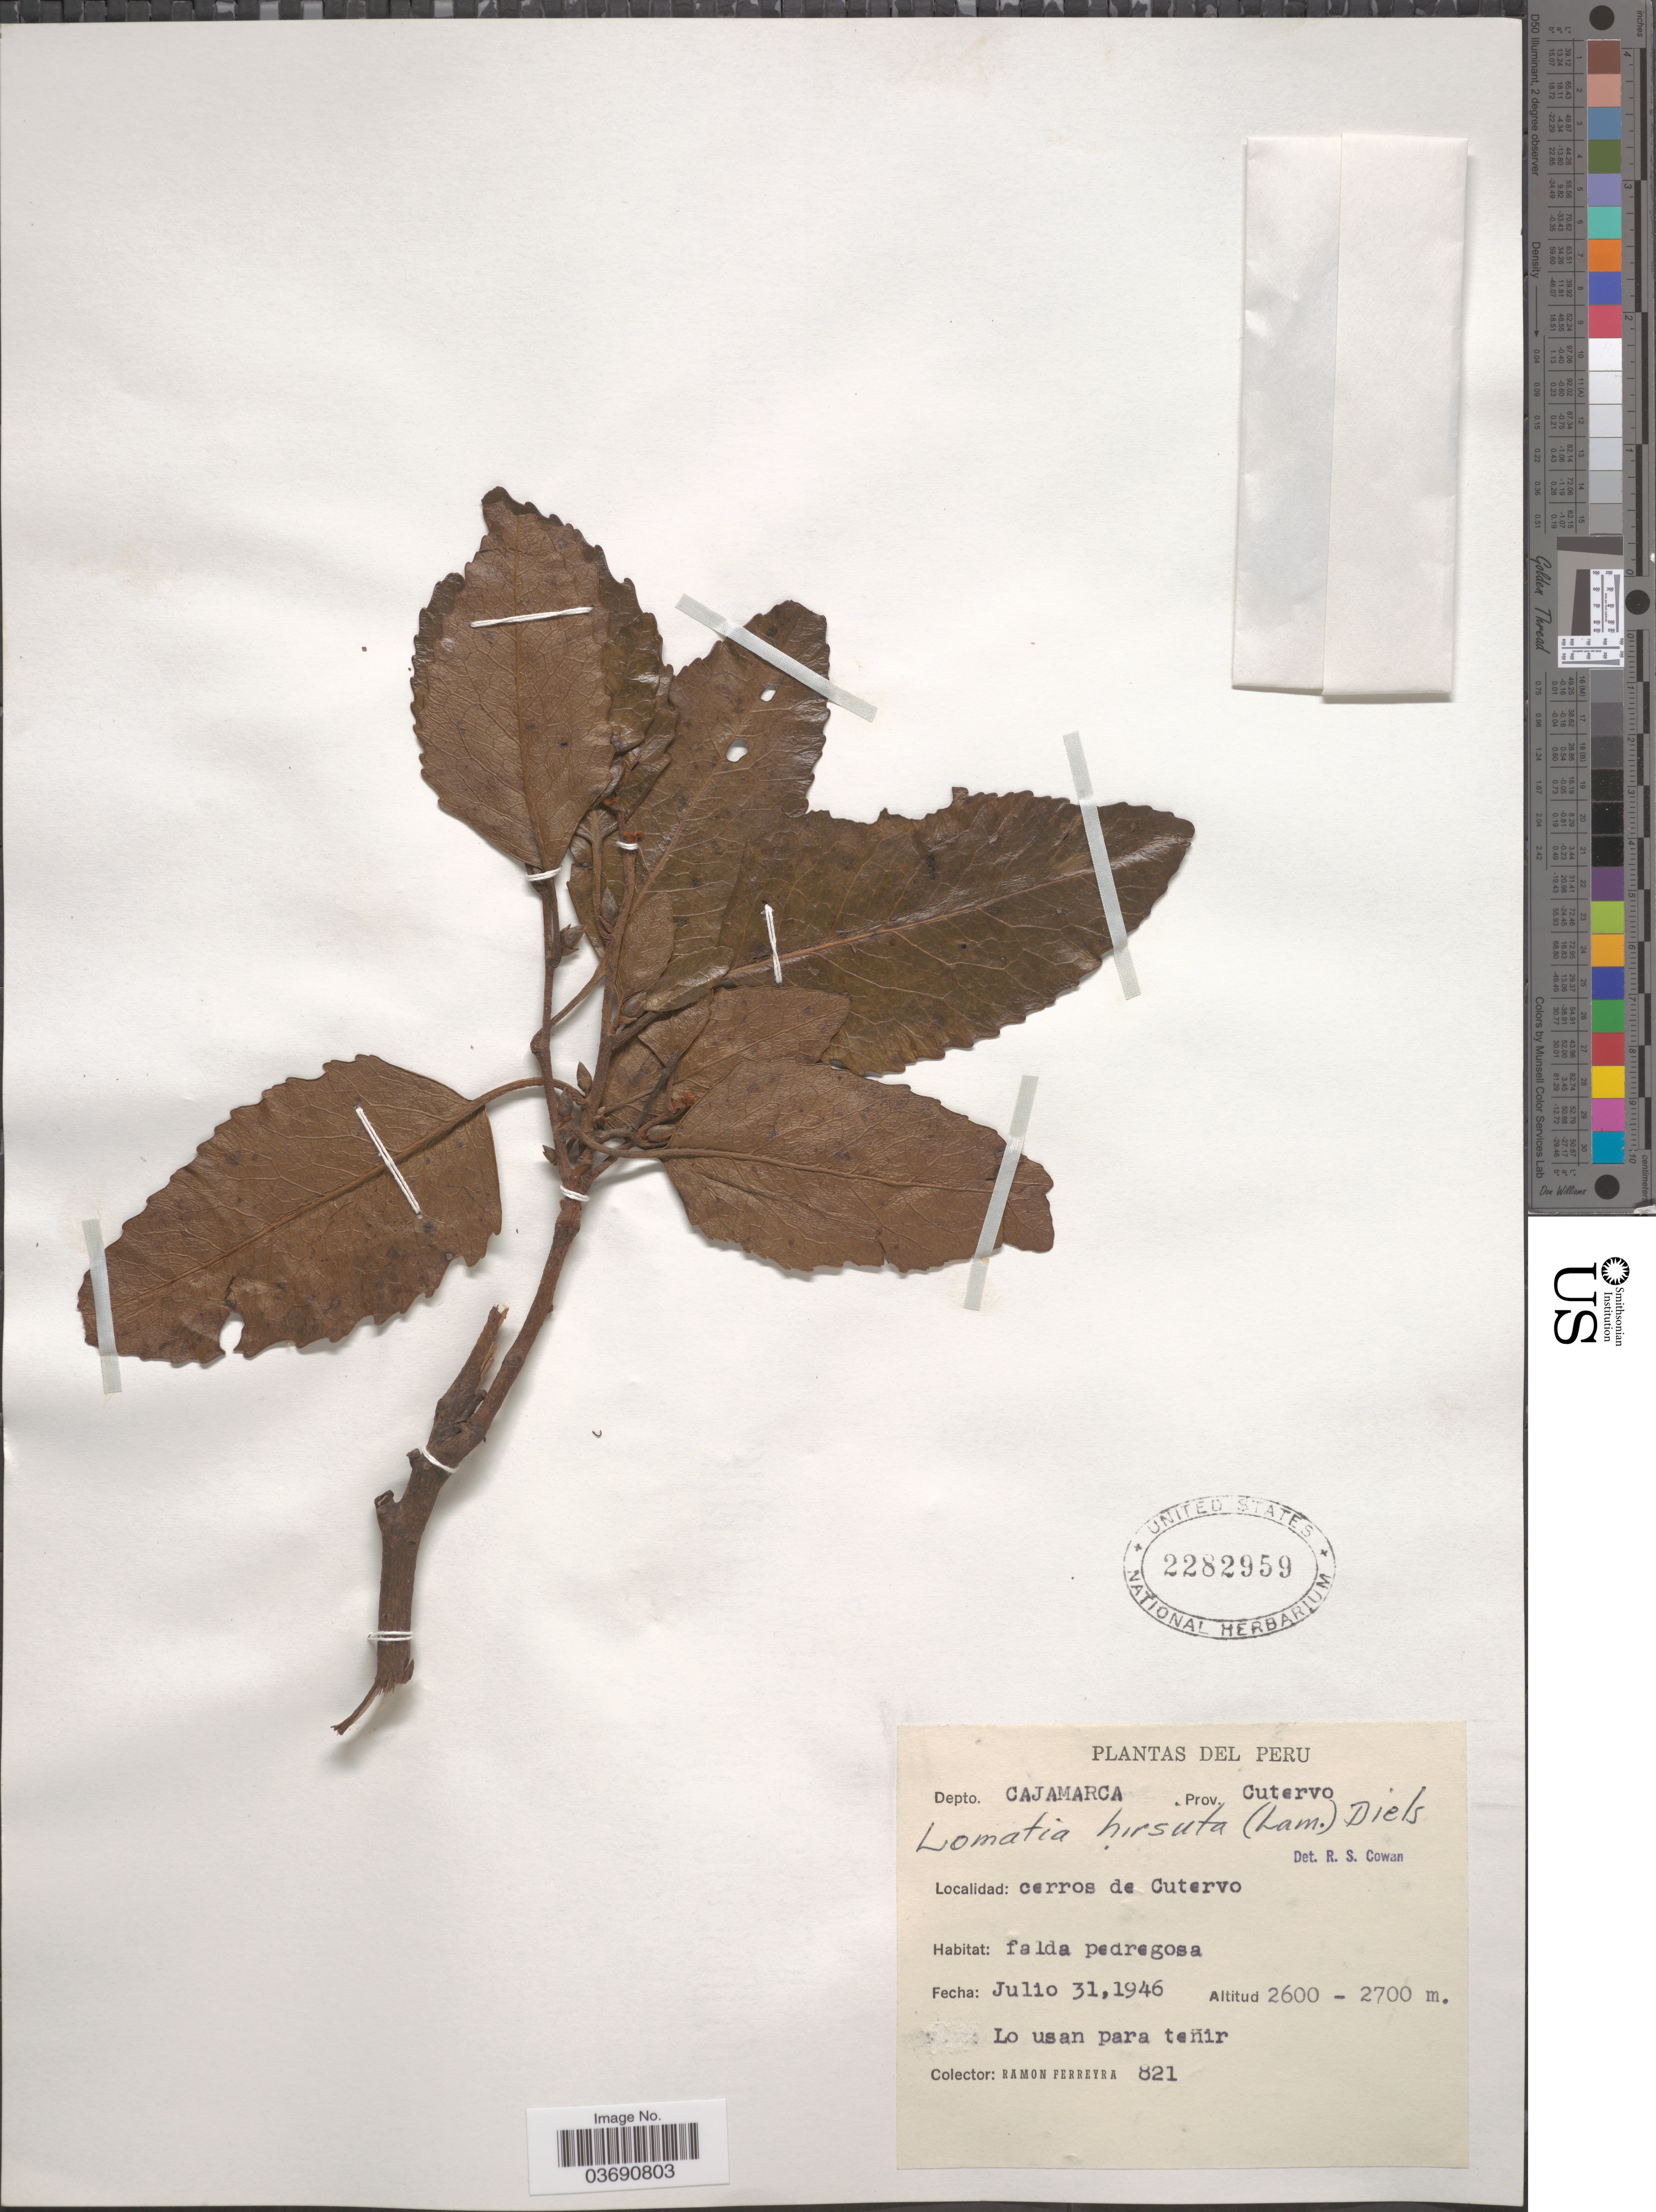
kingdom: Plantae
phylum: Tracheophyta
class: Magnoliopsida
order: Proteales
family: Proteaceae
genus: Lomatia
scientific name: Lomatia hirsuta subsp. hirsuta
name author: (Lam.) Diels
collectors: R. A. Ferreyra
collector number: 821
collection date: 1946-07-31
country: Peru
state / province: Cajamarca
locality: Depto. Cajamarca, Prov. Cutervo. Cerros de Cutervo.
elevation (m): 2600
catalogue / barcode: US 2282959